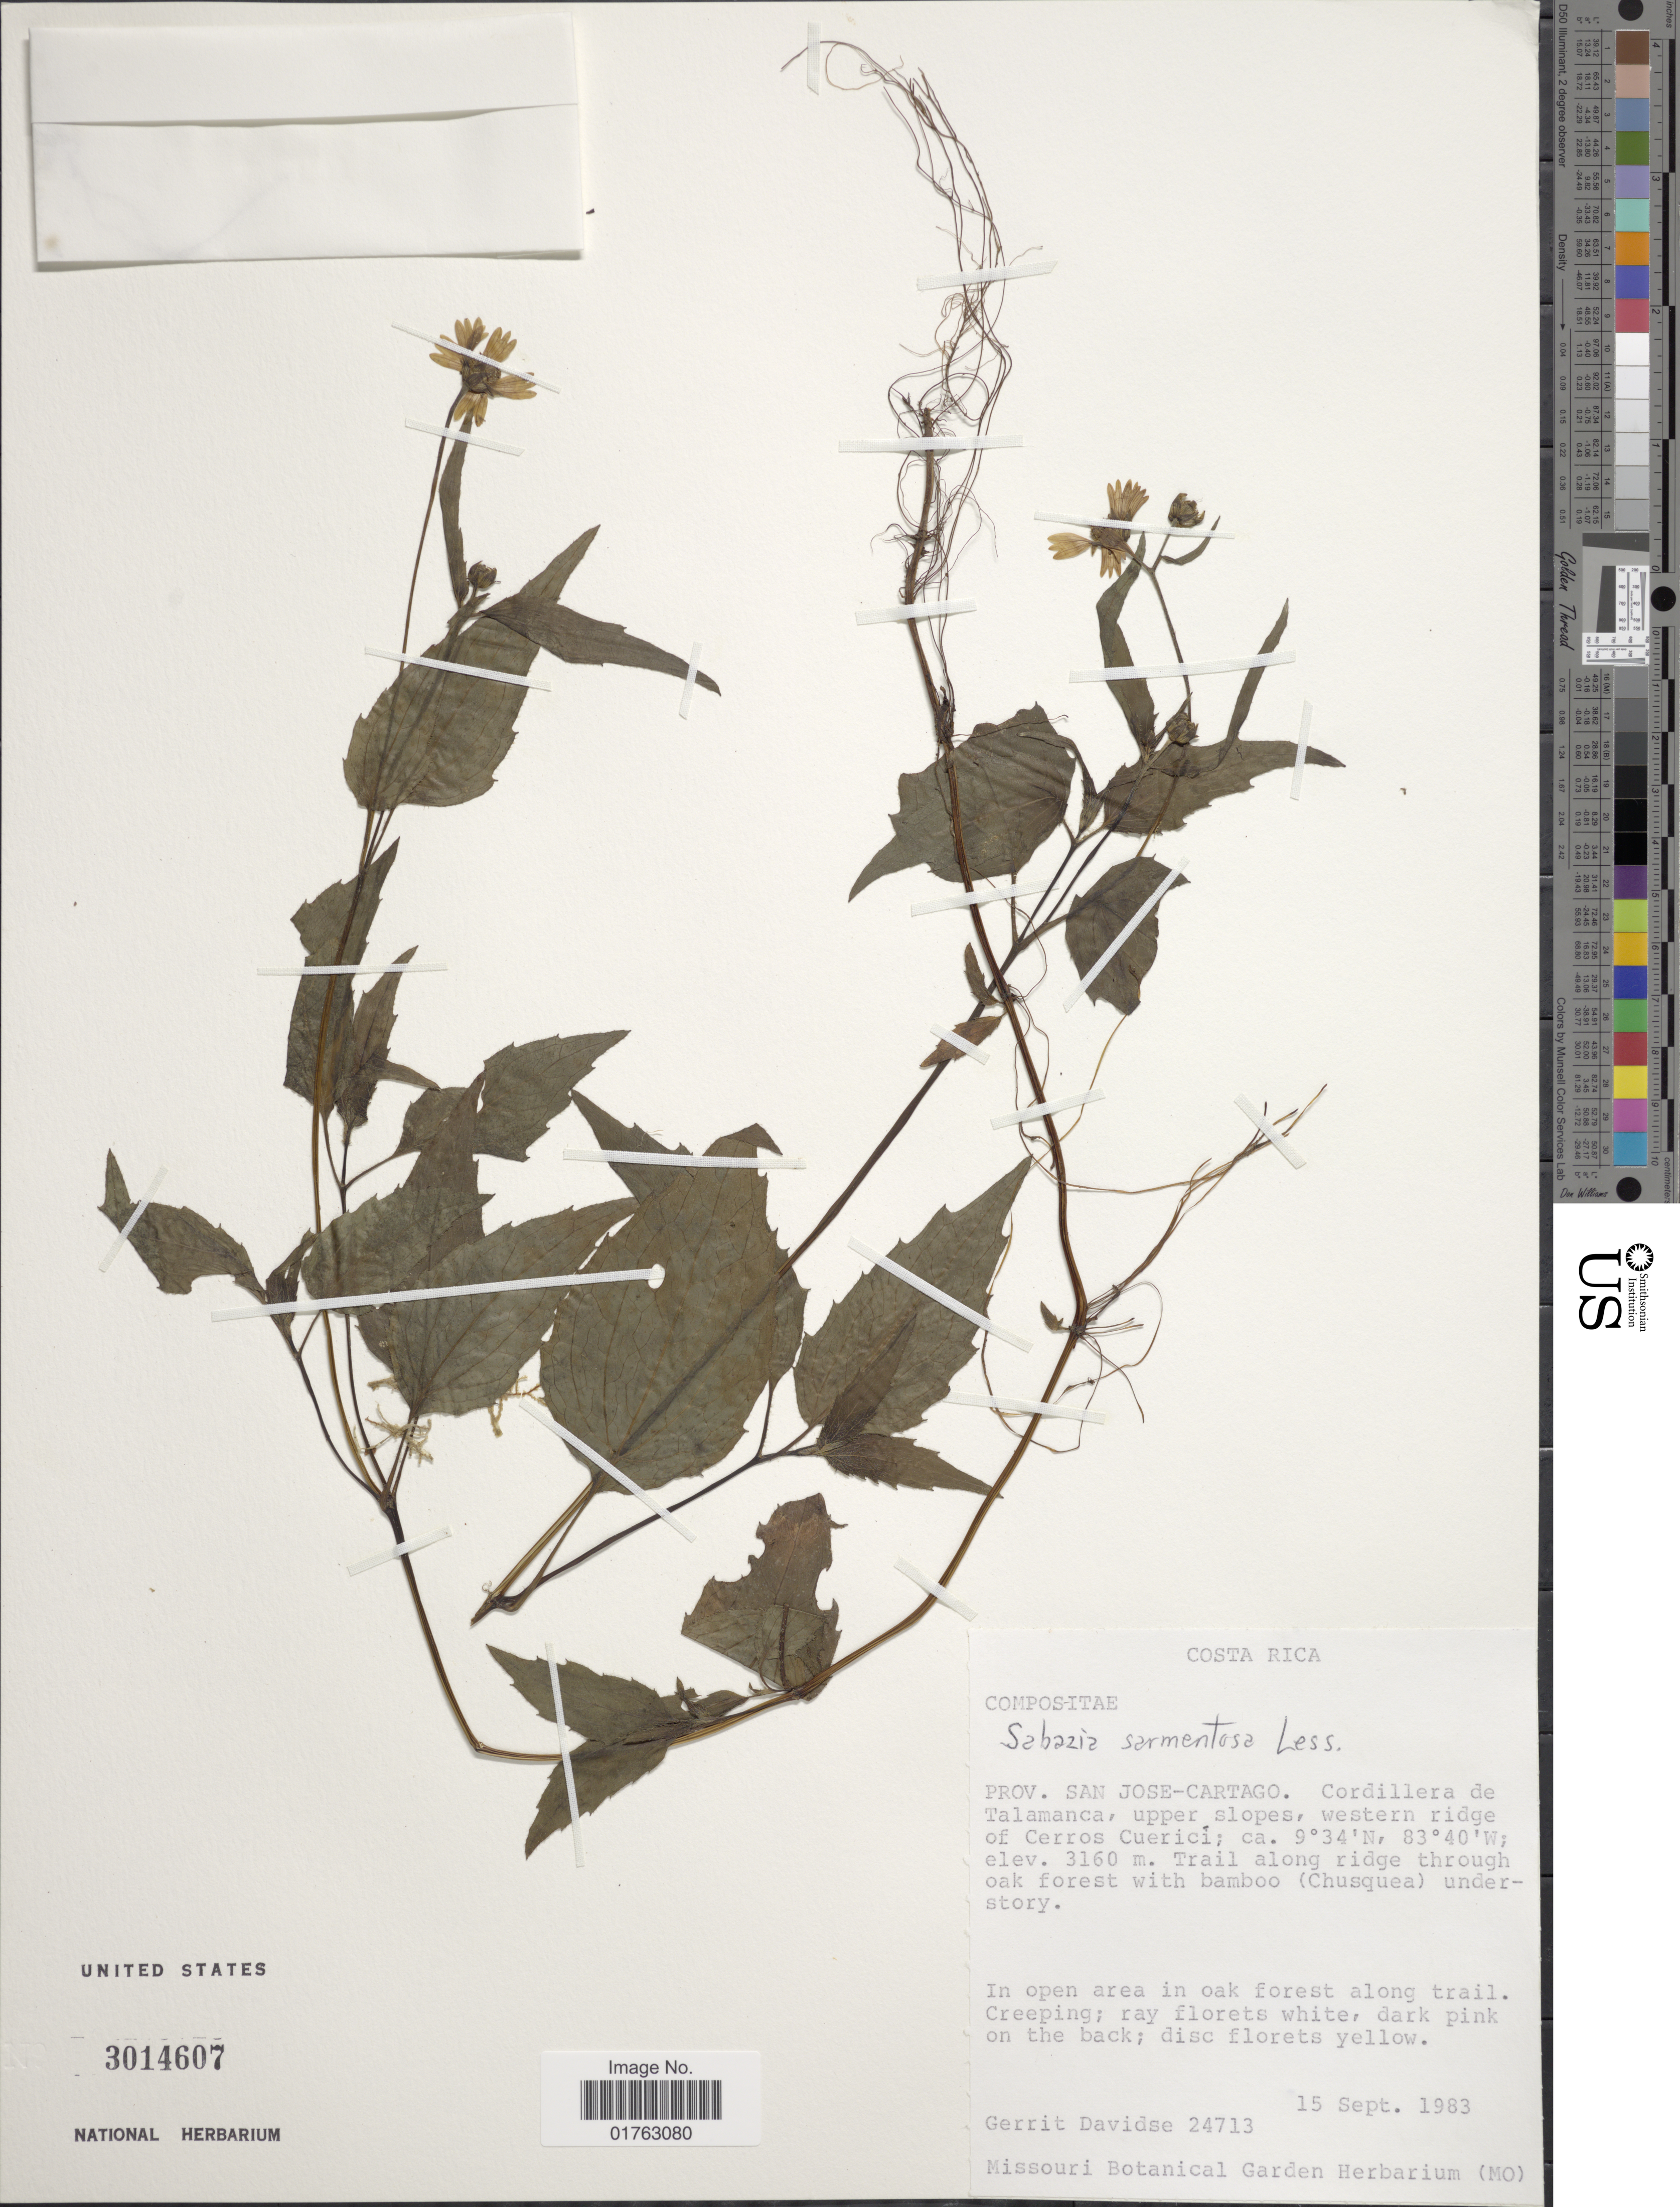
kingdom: Plantae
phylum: Tracheophyta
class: Magnoliopsida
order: Asterales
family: Asteraceae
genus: Sabazia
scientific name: Sabazia sarmentosa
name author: Less.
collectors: G. Davidse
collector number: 24713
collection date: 1983-09-15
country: Costa Rica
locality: San Jose-Cartago, Cordillera de Talamanca, upper slopes, western ridge of Cerros Cuerici, Trail along ridge through oak forest with bamboo (Chusquea) understory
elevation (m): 3160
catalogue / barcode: US 3014607